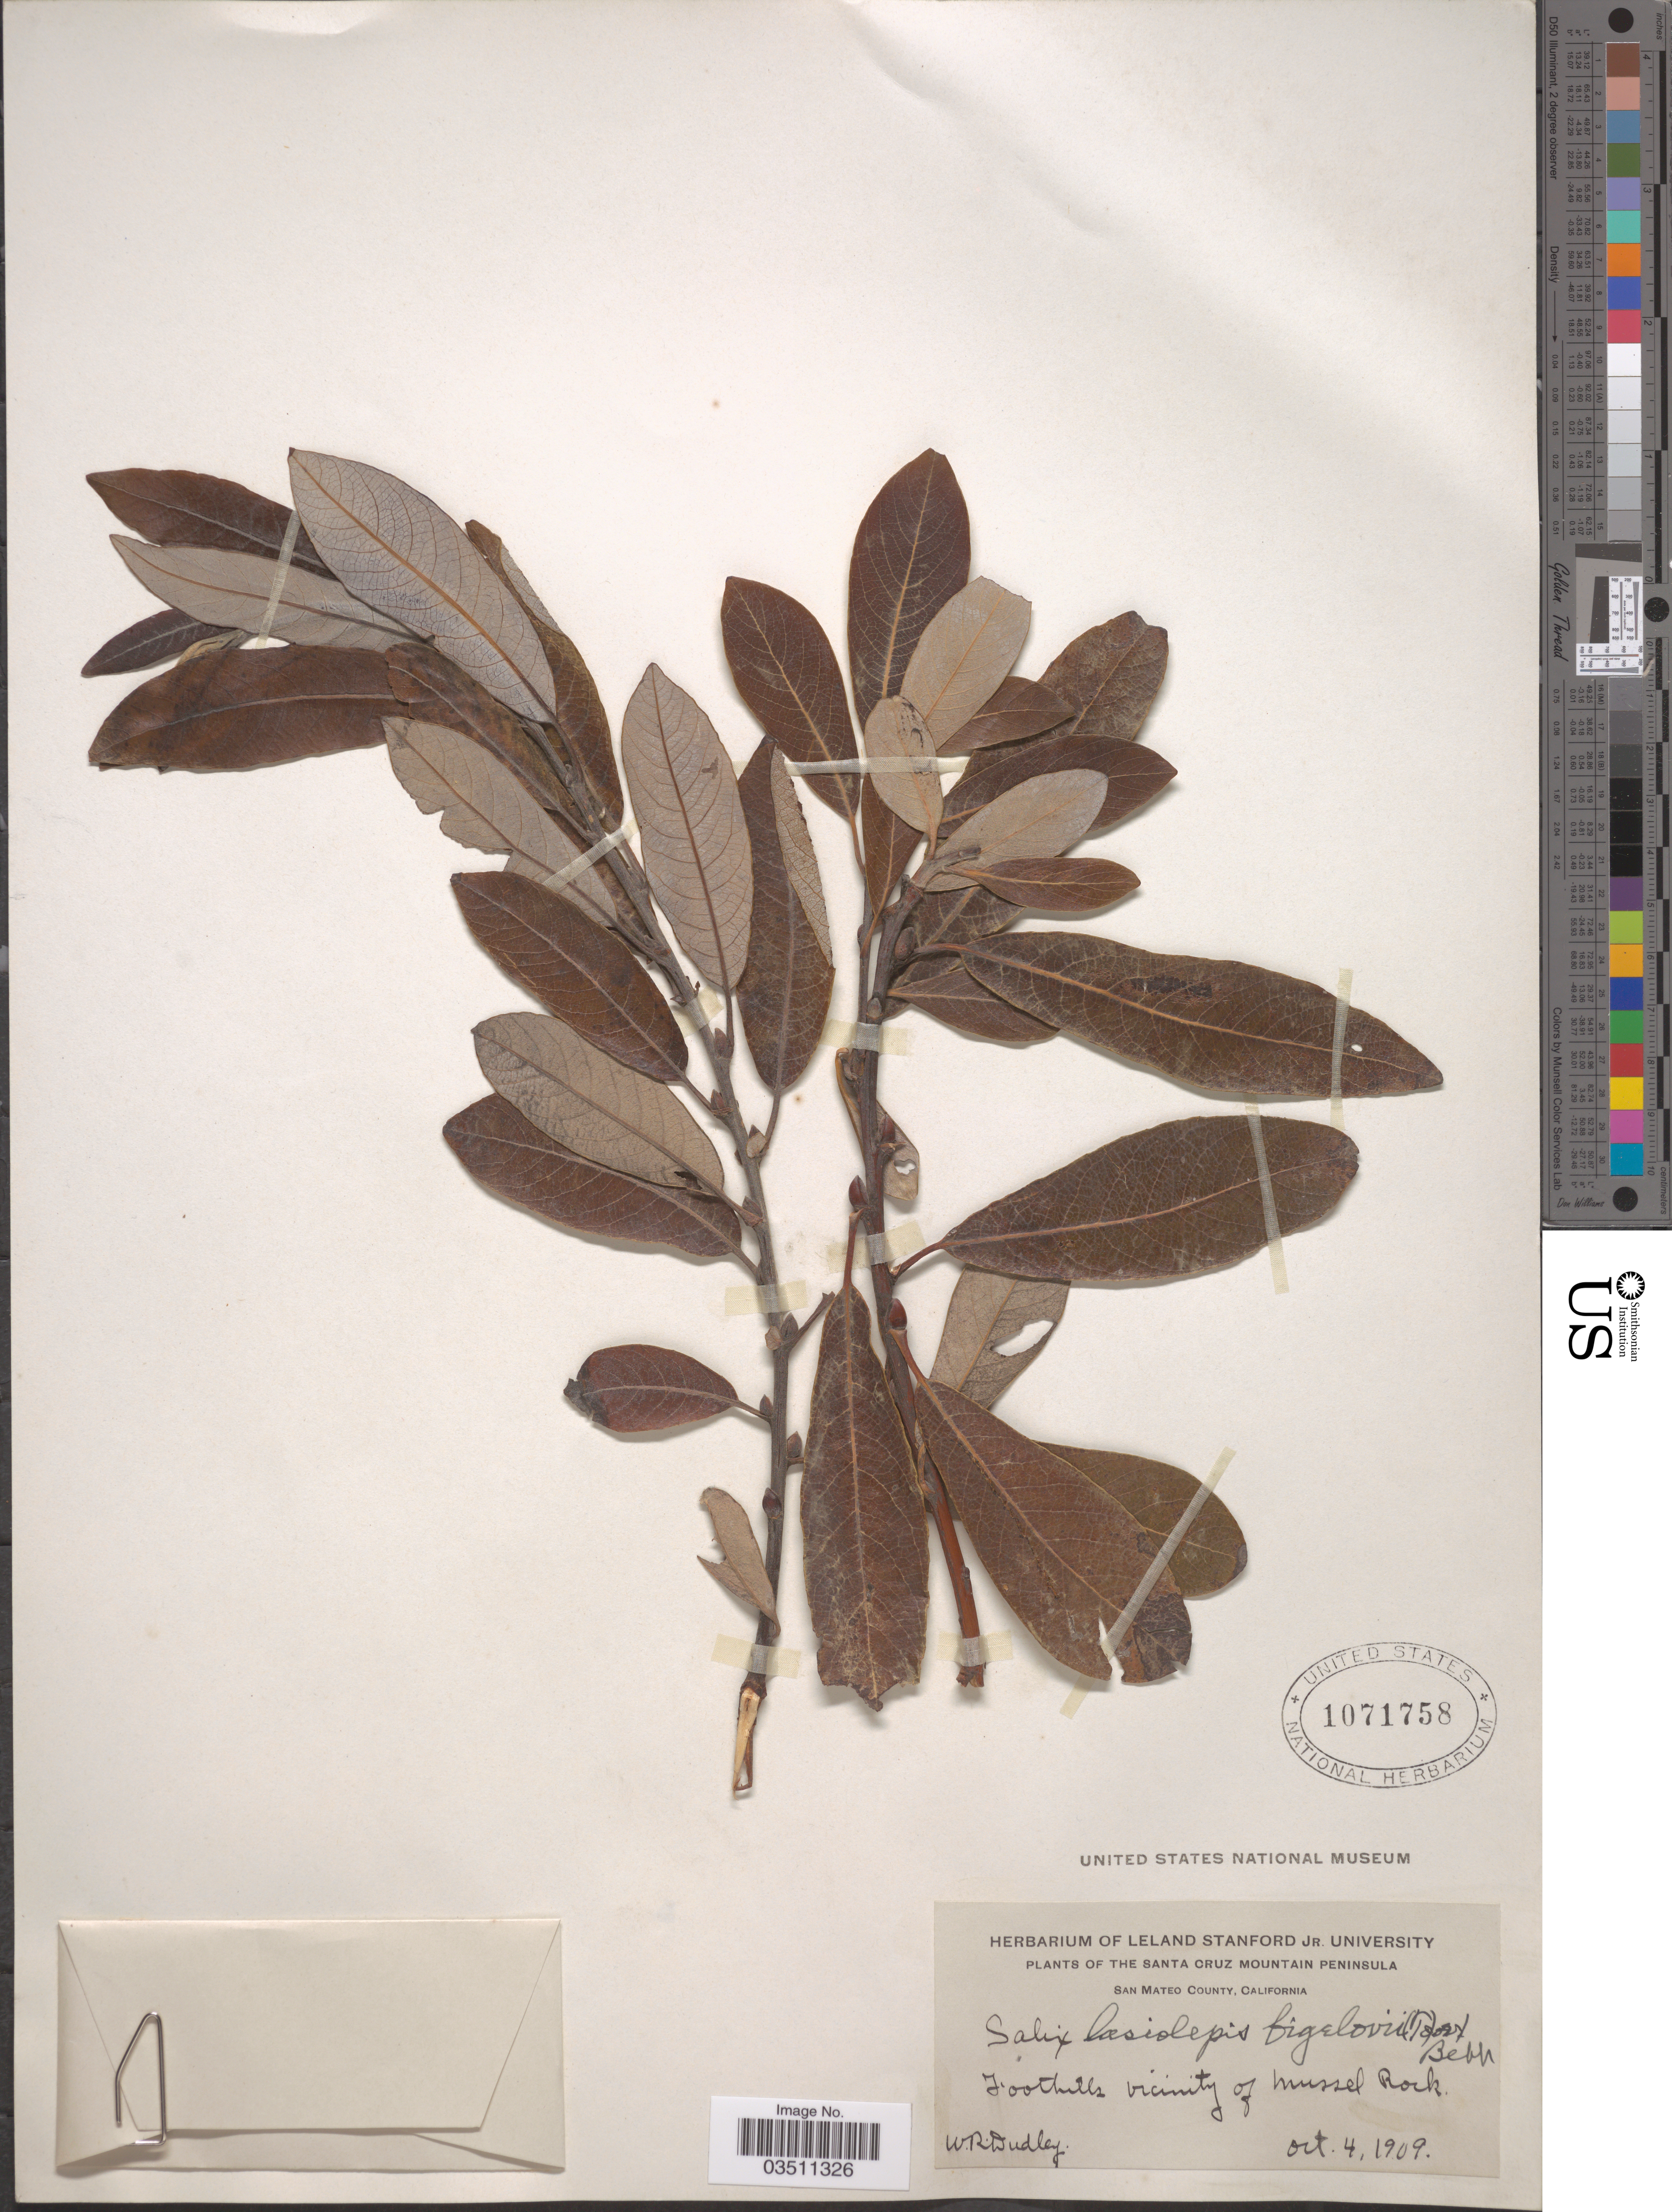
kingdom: Plantae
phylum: Tracheophyta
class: Magnoliopsida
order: Malpighiales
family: Salicaceae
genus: Salix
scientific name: Salix lasiolepis var. bigelovii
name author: Benth.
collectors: W. Dudley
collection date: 1909-10-04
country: United States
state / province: California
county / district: San Mateo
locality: The Santa Cruz Mountain Peninsula. San Mateo County. Foothills vicinity of Mussel Rock.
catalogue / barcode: US 1071758